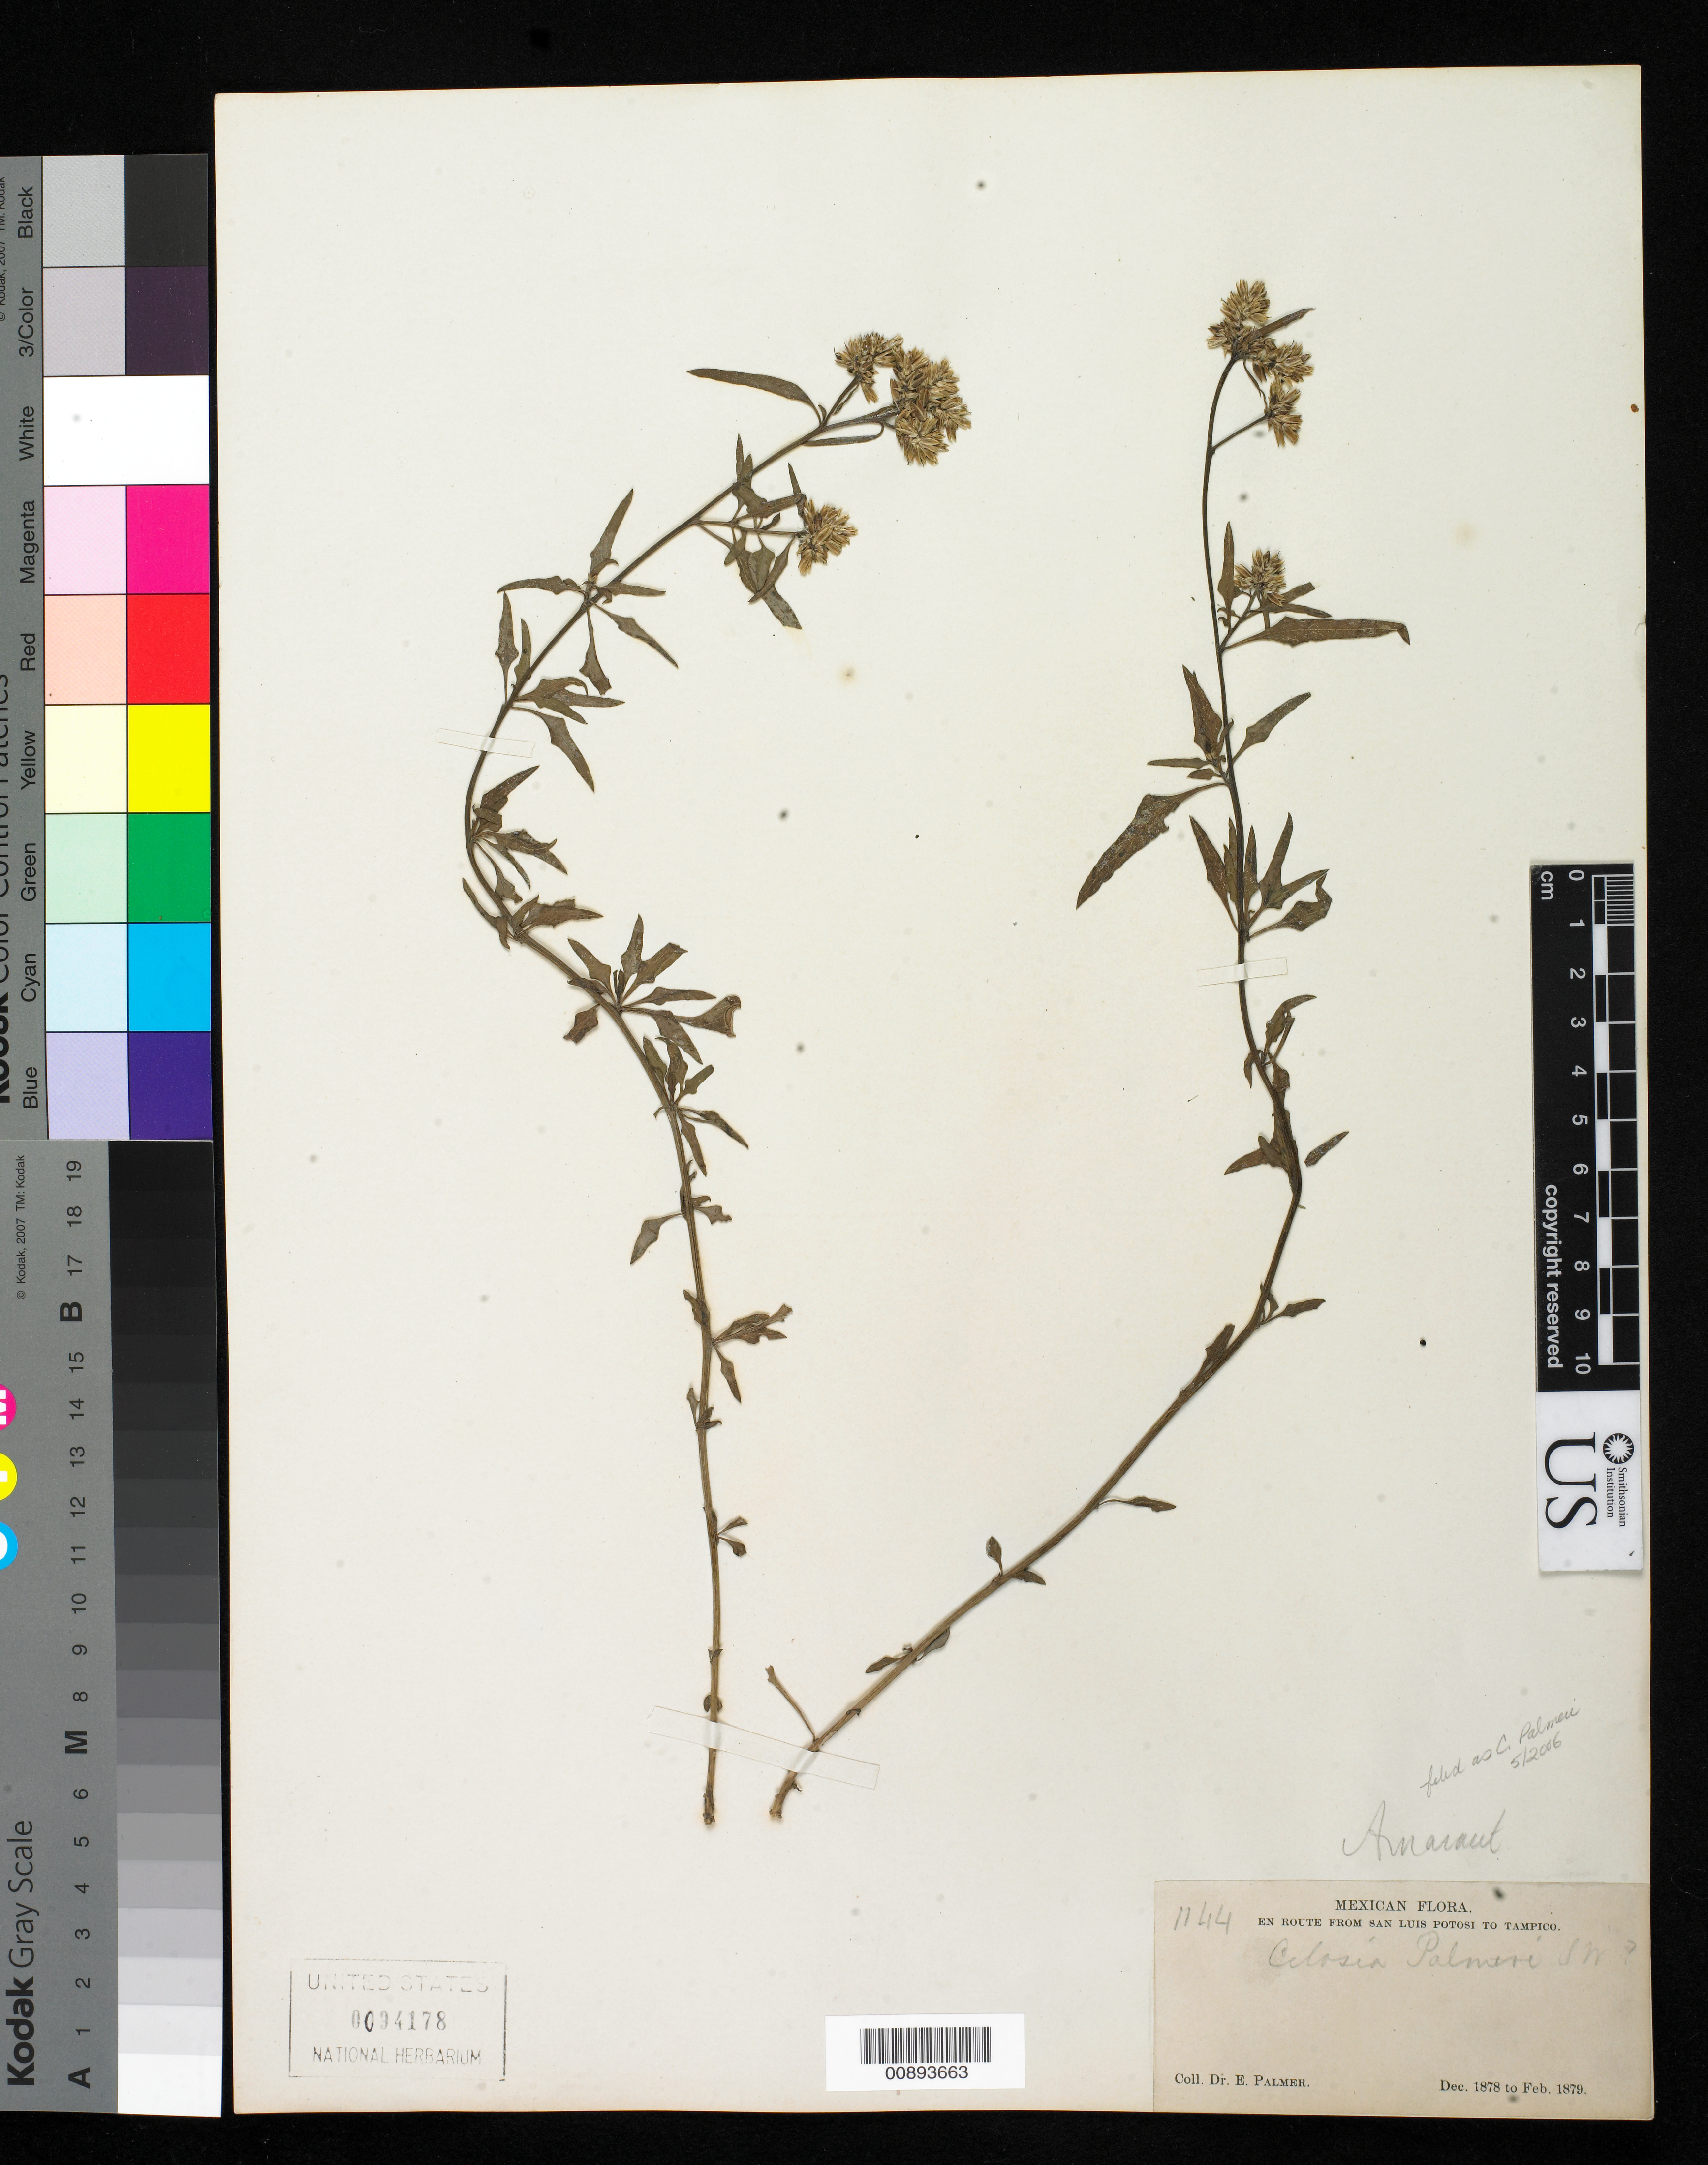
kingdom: Plantae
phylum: Tracheophyta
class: Magnoliopsida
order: Caryophyllales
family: Amaranthaceae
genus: Celosia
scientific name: Celosia palmeri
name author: S. Watson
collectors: E. Palmer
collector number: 1144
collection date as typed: Dec 1878 to -- Feb 1879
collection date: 1878-12/1879-02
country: Mexico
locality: En route from San Luis Potosí to Tampico, Tamaulipas.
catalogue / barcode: US 94178